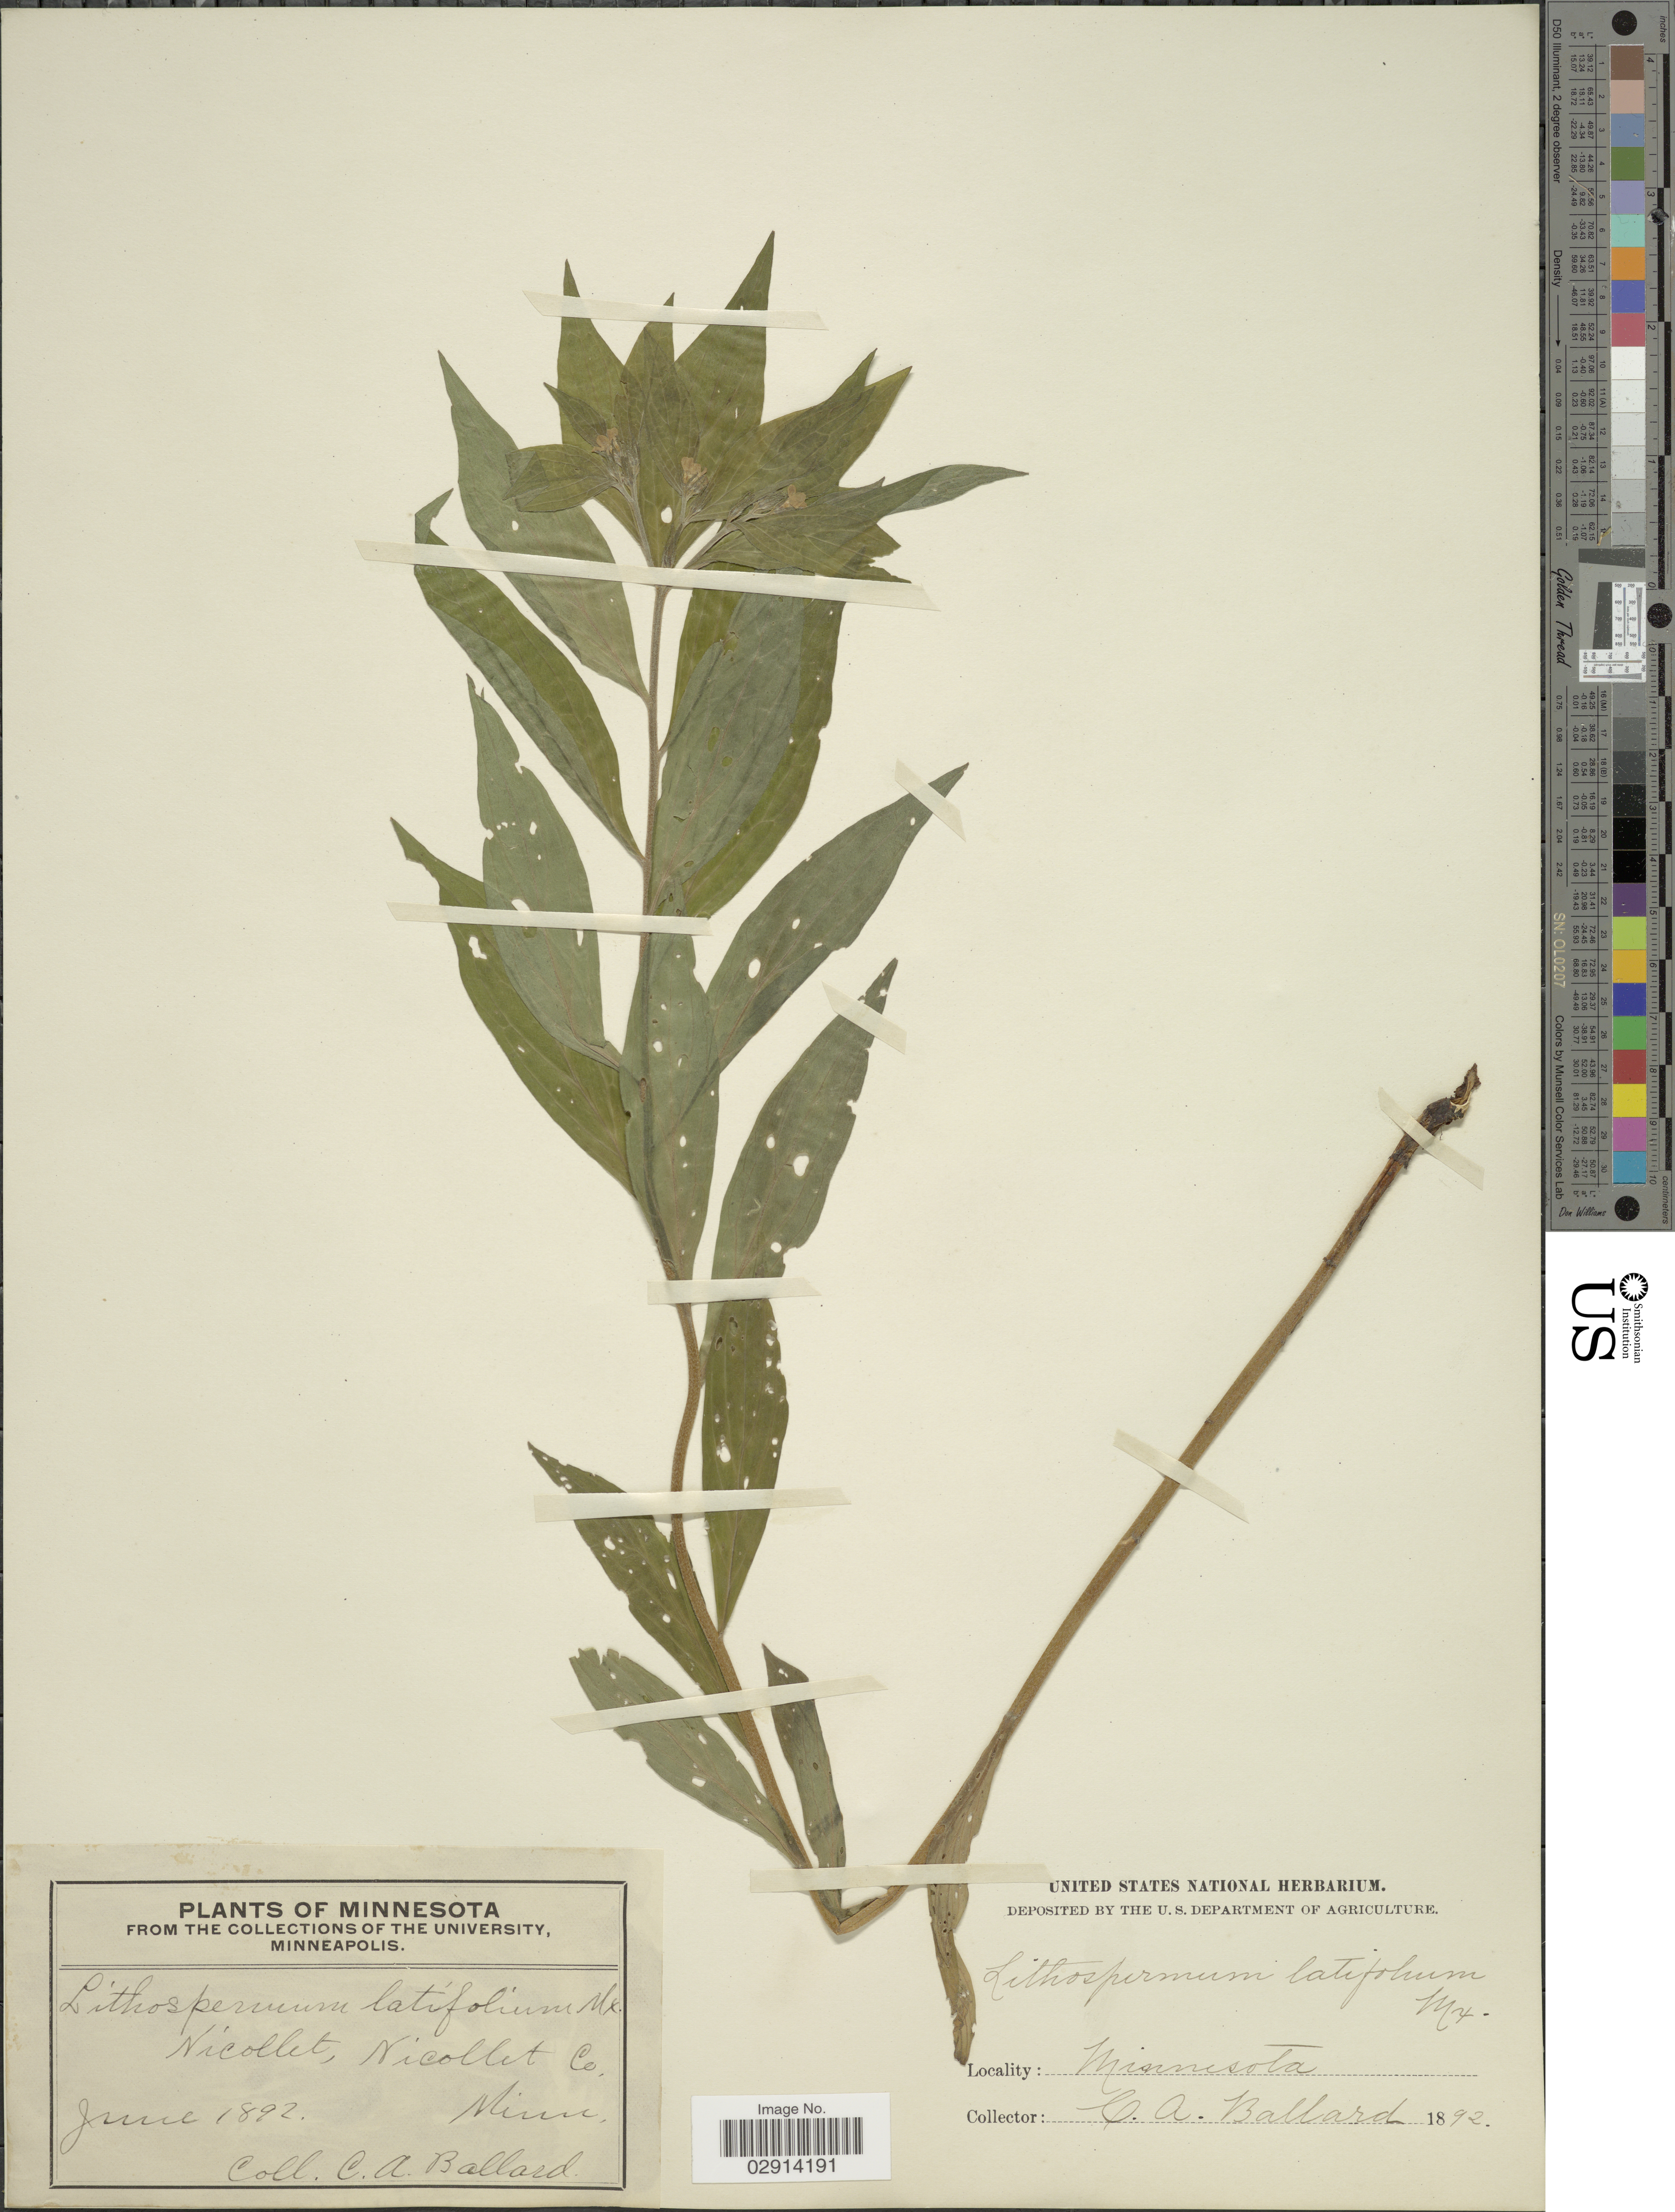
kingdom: Plantae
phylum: Tracheophyta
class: Magnoliopsida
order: Boraginales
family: Boraginaceae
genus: Lithospermum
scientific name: Lithospermum latifolium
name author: Michx.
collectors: C. A. Ballard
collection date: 1892-06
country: United States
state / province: Minnesota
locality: Nicollet, Nicollet Co. Minn.